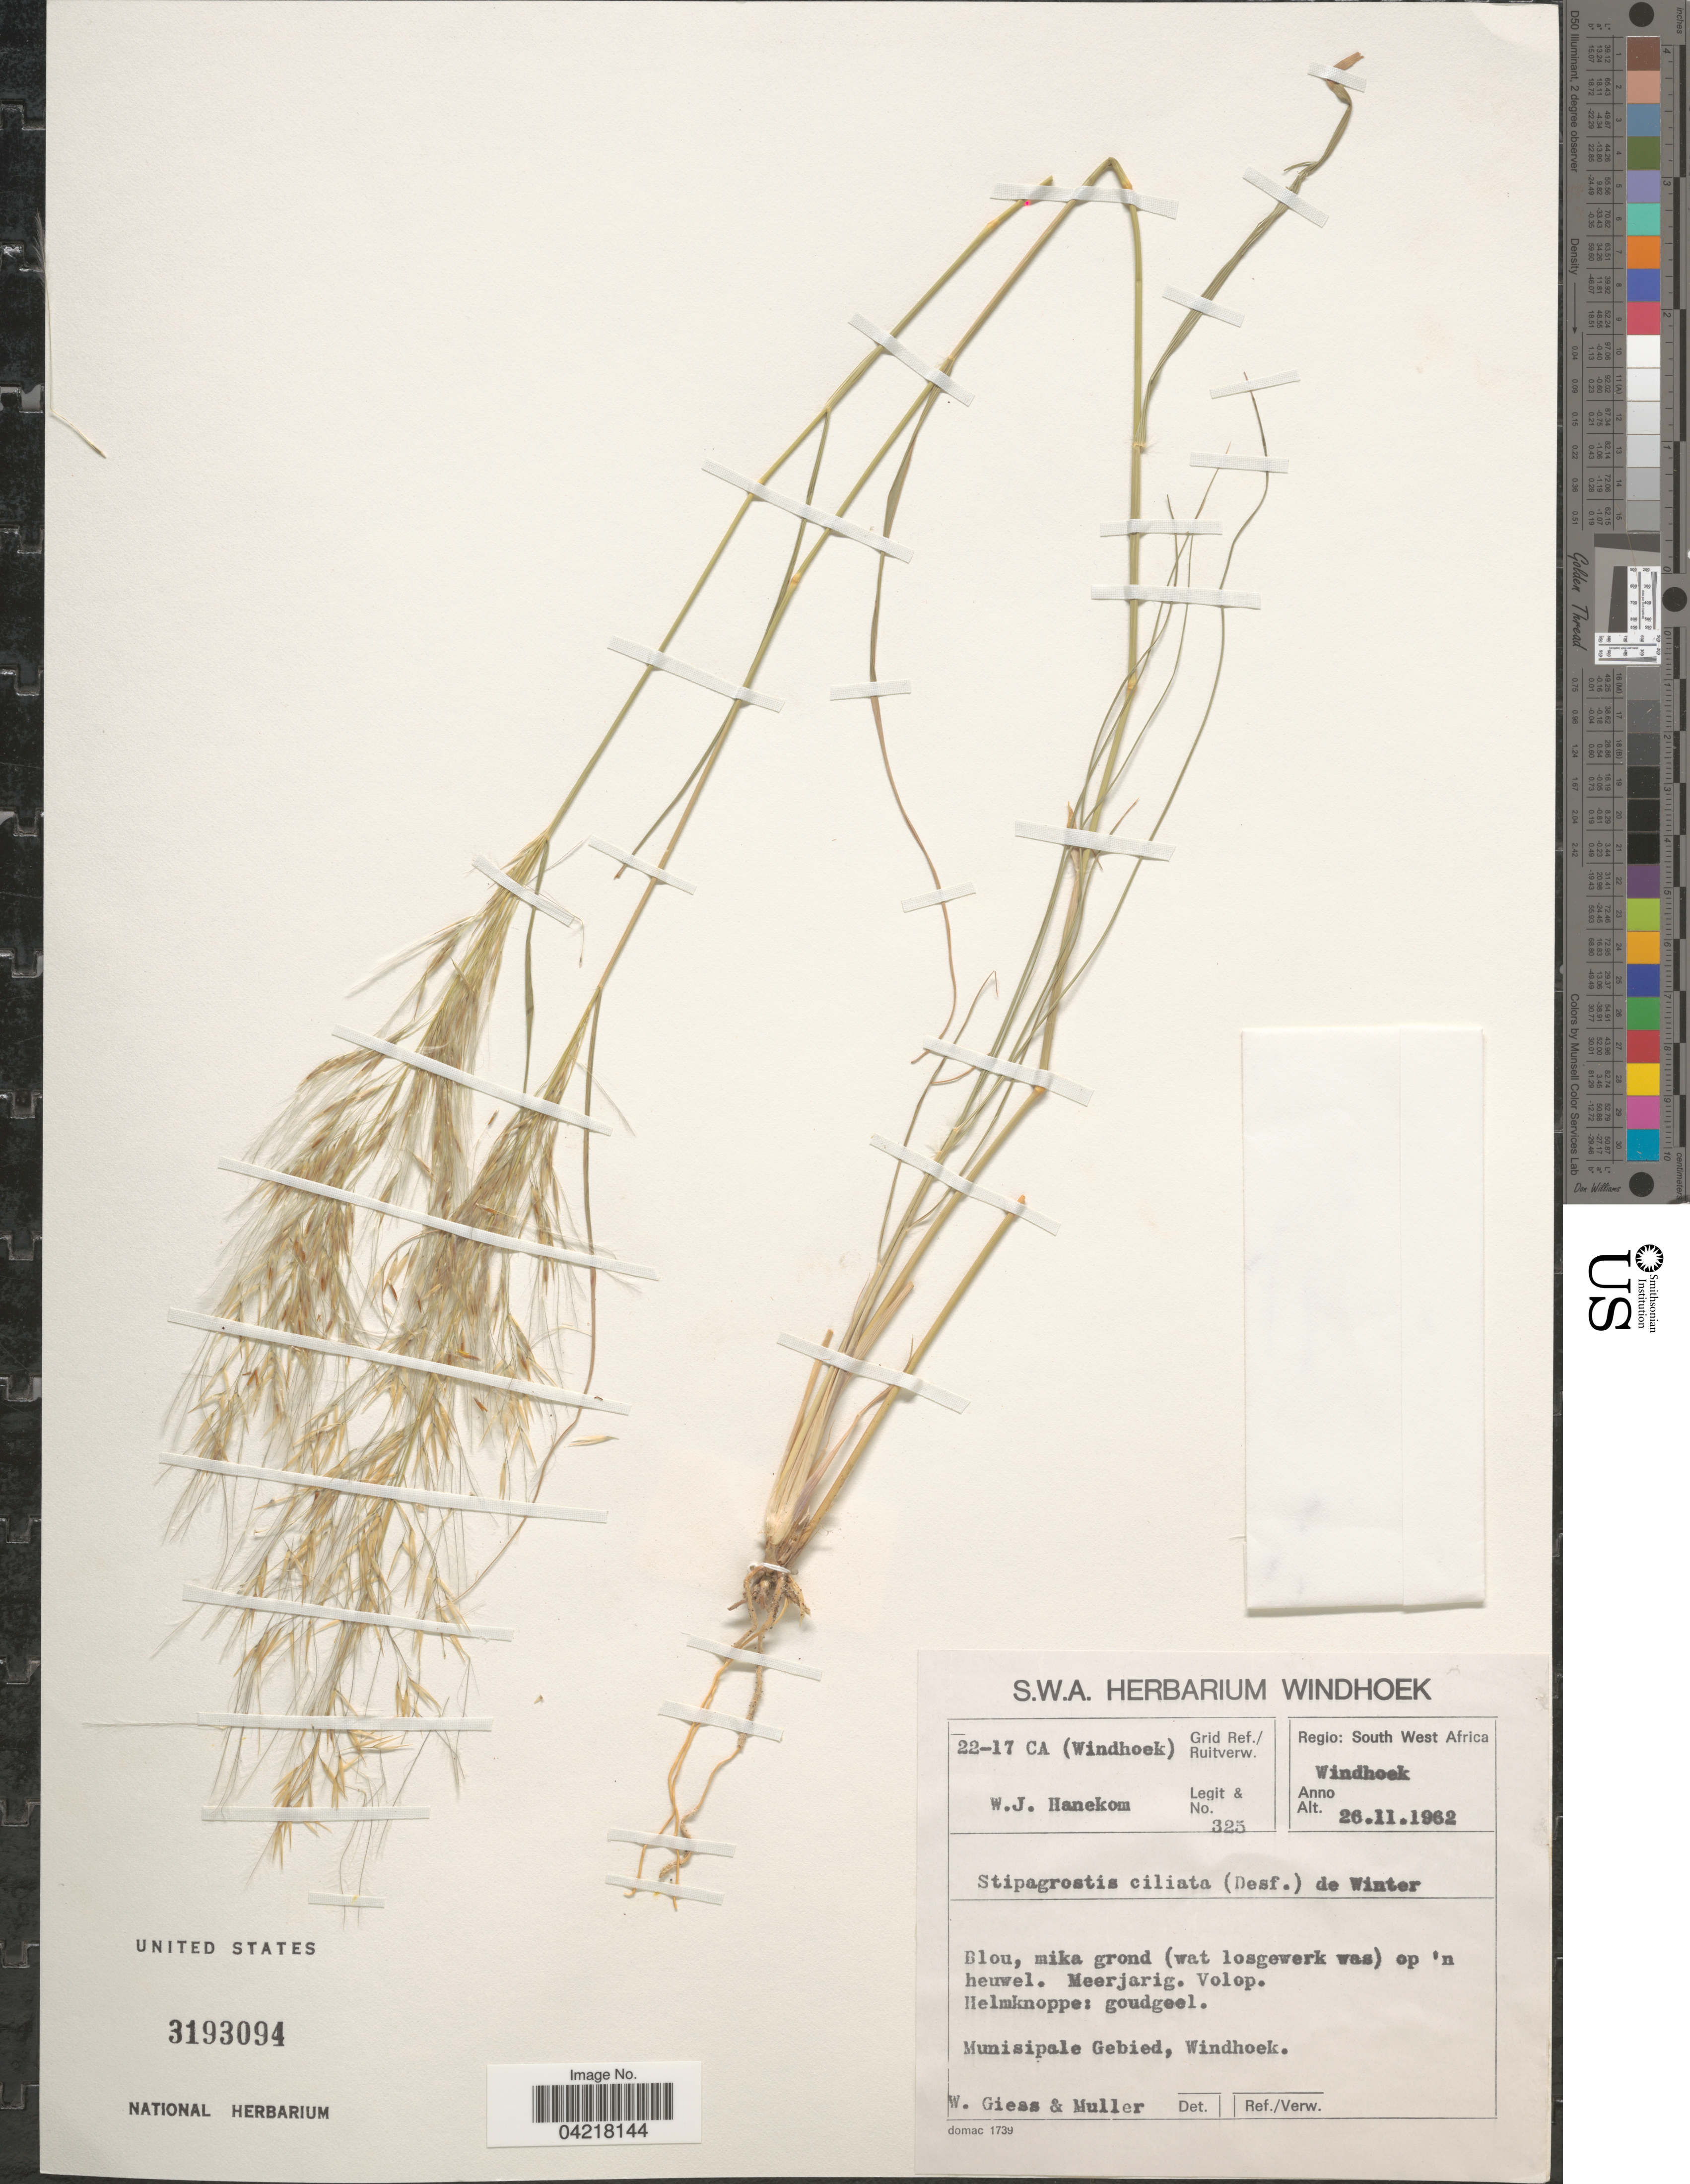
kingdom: Plantae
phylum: Tracheophyta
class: Liliopsida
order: Poales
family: Poaceae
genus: Stipagrostis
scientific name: Stipagrostis ciliata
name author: (Desf.) De Winter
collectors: W. Hanekom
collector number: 325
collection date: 1962-11-26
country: Namibia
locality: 22-17 CA (Windhoek) Grid Ref./Ruitverw. Regio: South West Africa Windhoek. Munisipale Gebied, Windhoek.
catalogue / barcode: US 3193094